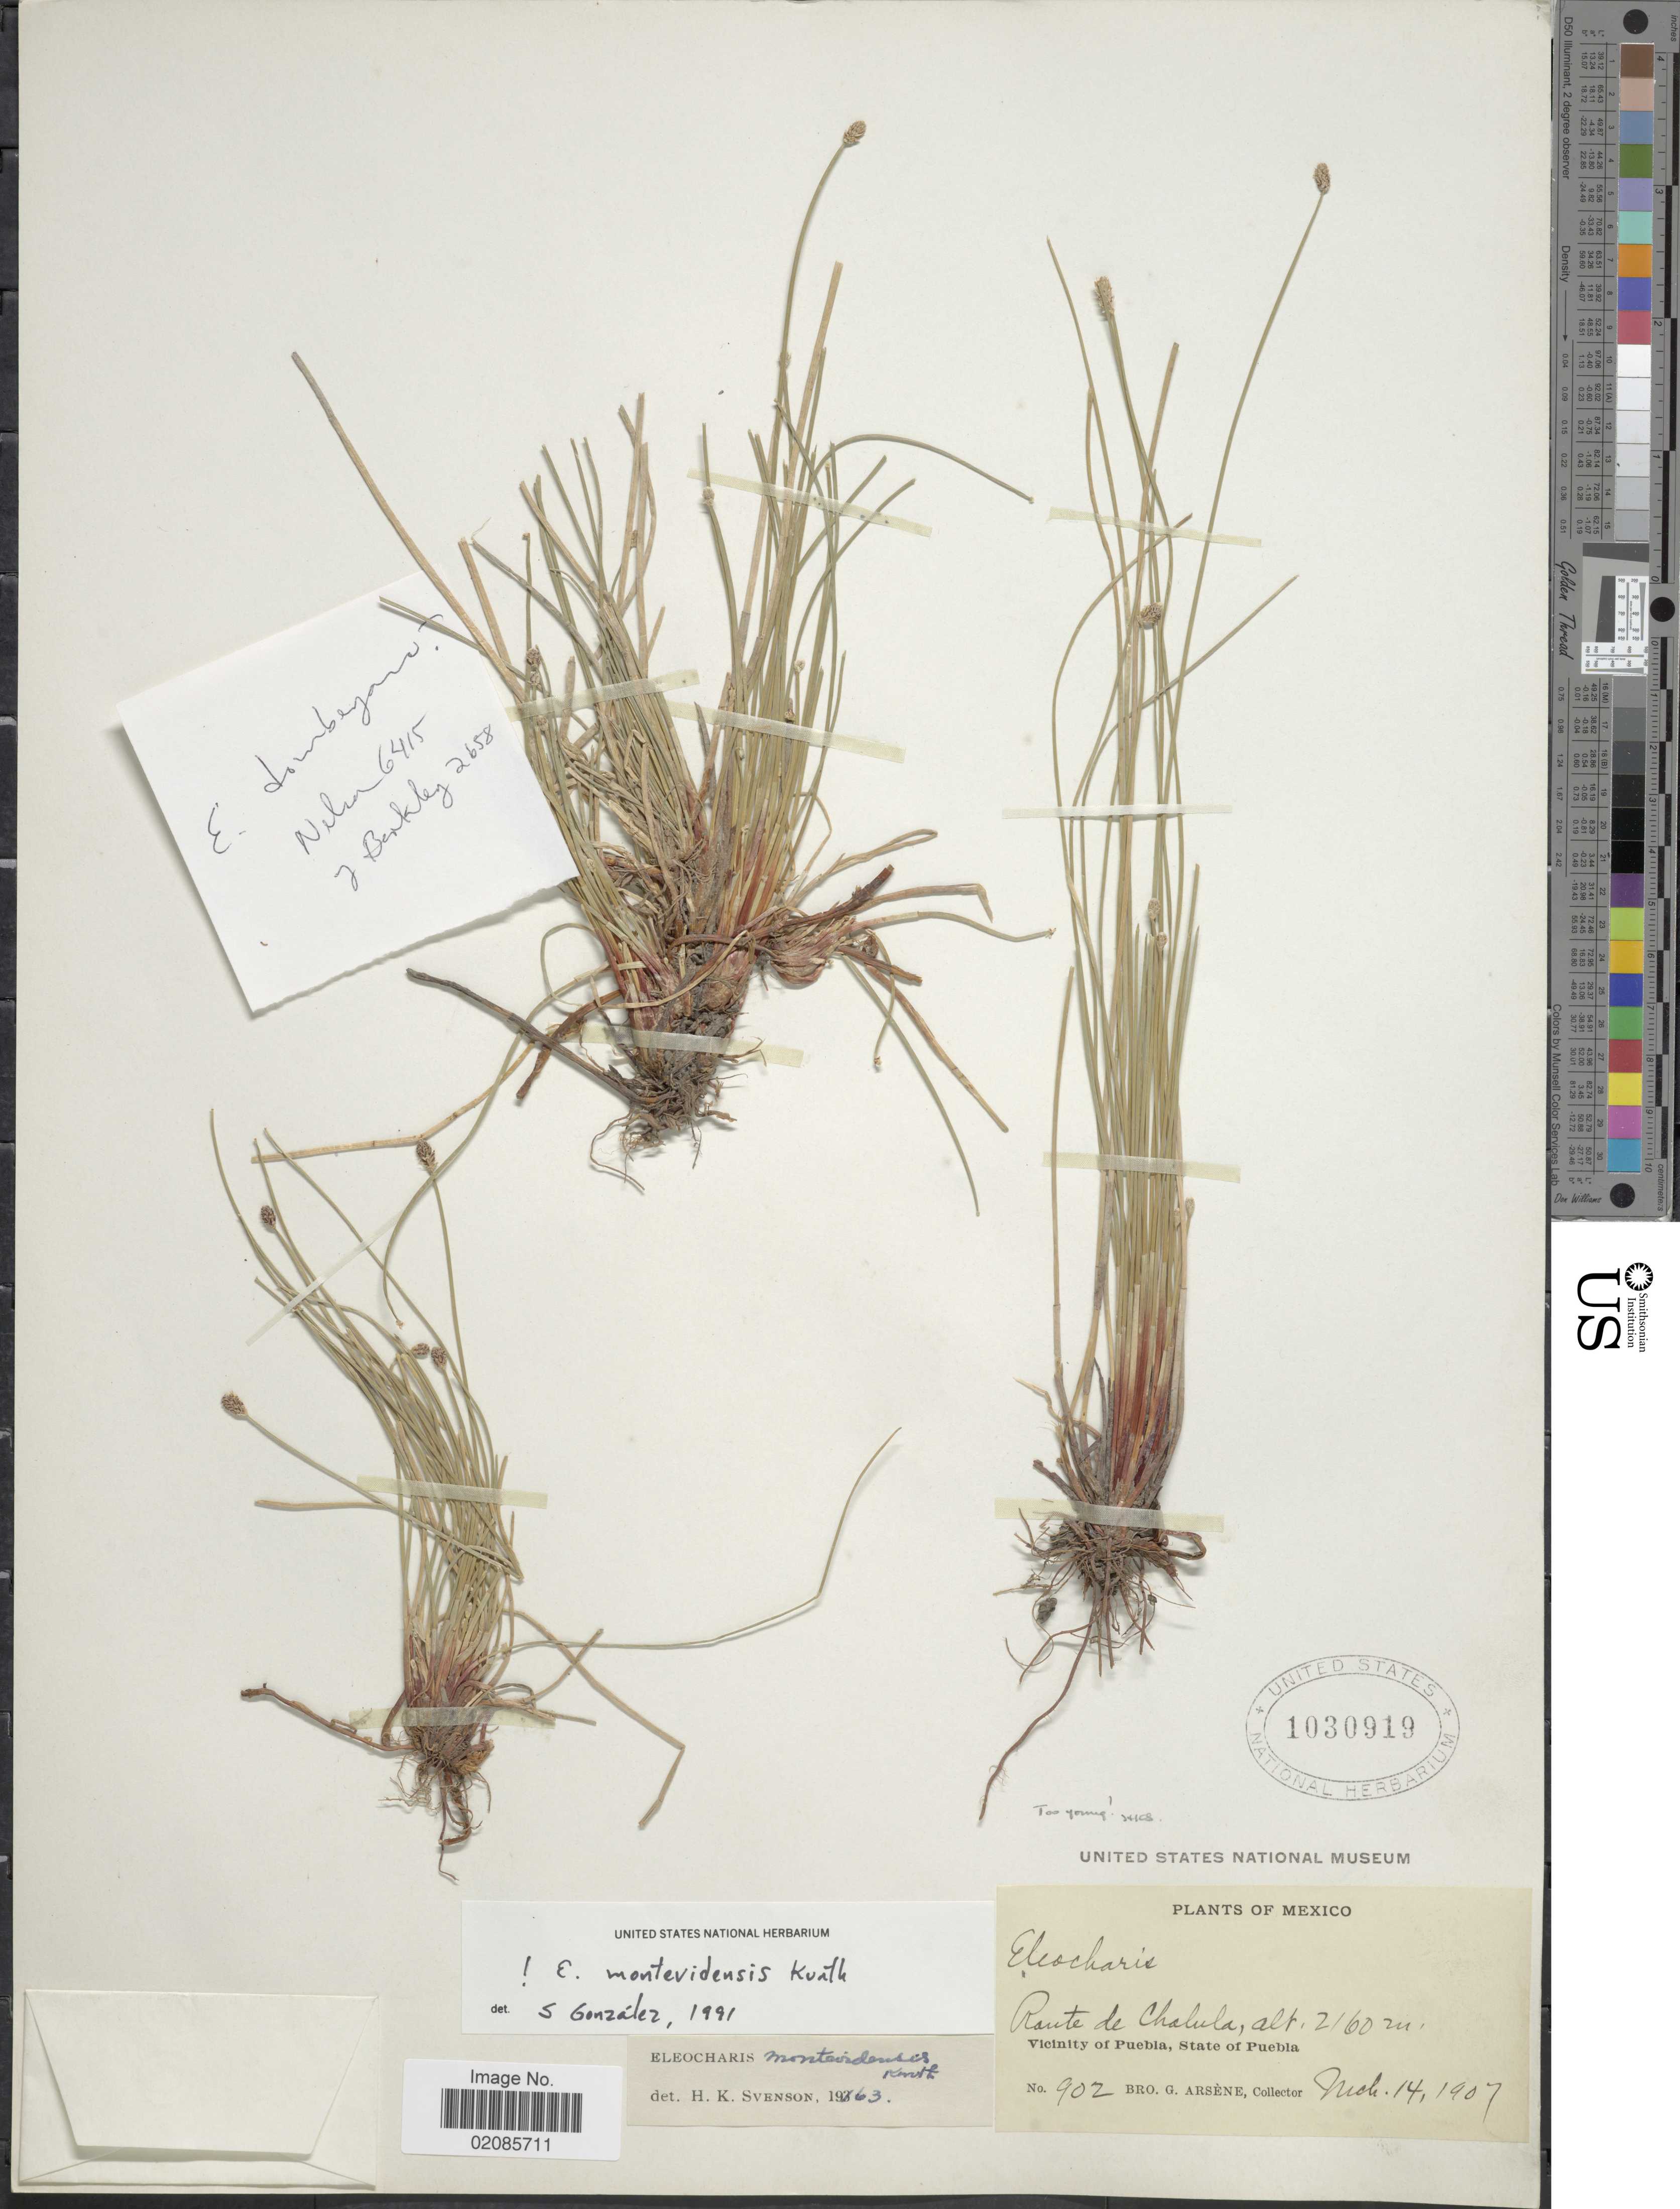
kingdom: Plantae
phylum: Tracheophyta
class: Liliopsida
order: Poales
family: Cyperaceae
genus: Eleocharis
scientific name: Eleocharis montevidensis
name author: Kunth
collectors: Bro. G. Arsène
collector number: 902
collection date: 1907-03-14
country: Mexico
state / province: Puebla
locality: Route de Cholula, Vicinity of Puebla.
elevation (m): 2160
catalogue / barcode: US 1030919